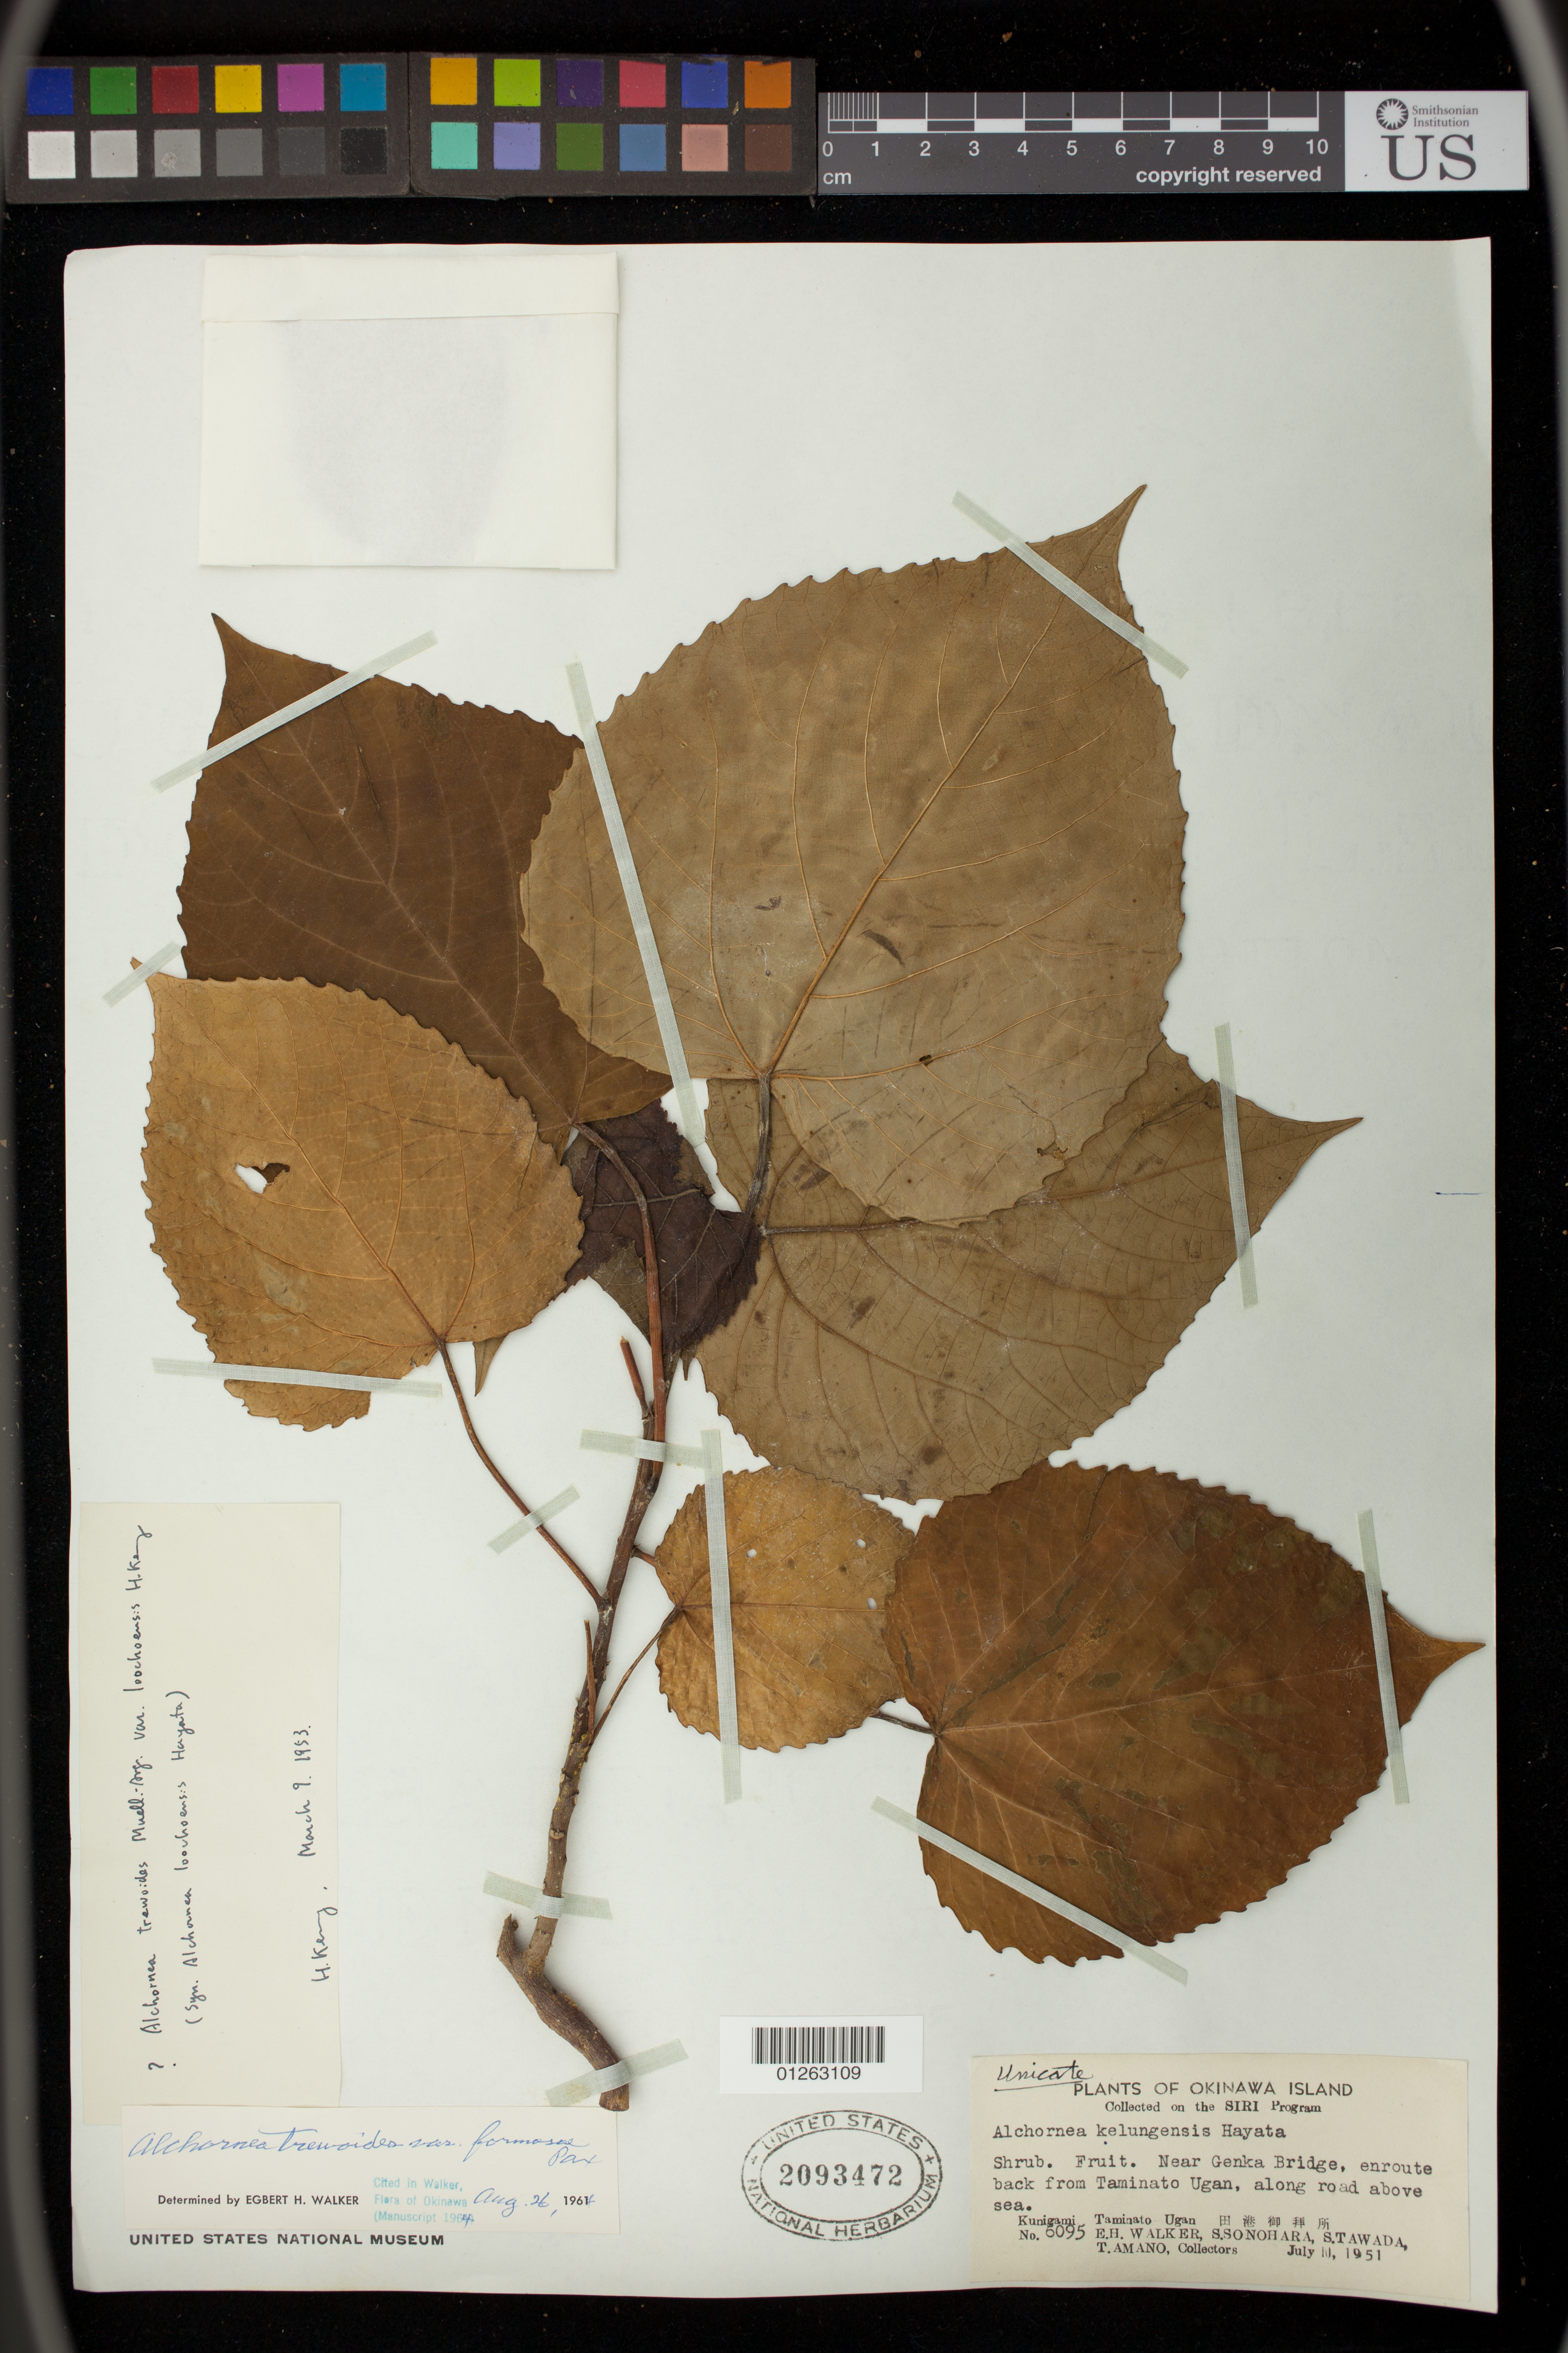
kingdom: Plantae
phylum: Tracheophyta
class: Magnoliopsida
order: Malpighiales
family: Euphorbiaceae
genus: Alchornea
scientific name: Alchornea pearcei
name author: Britton ex Rusby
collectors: E. H. Walker, S. Sonohara, S. Tawada & T. Amano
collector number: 6095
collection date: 1951-07-10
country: Japan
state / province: Okinawa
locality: Near Genka Bridge, enroute back from Taminato Ugan, along road above sea. Kunigami Taminato Ugan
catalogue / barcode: US 2093472